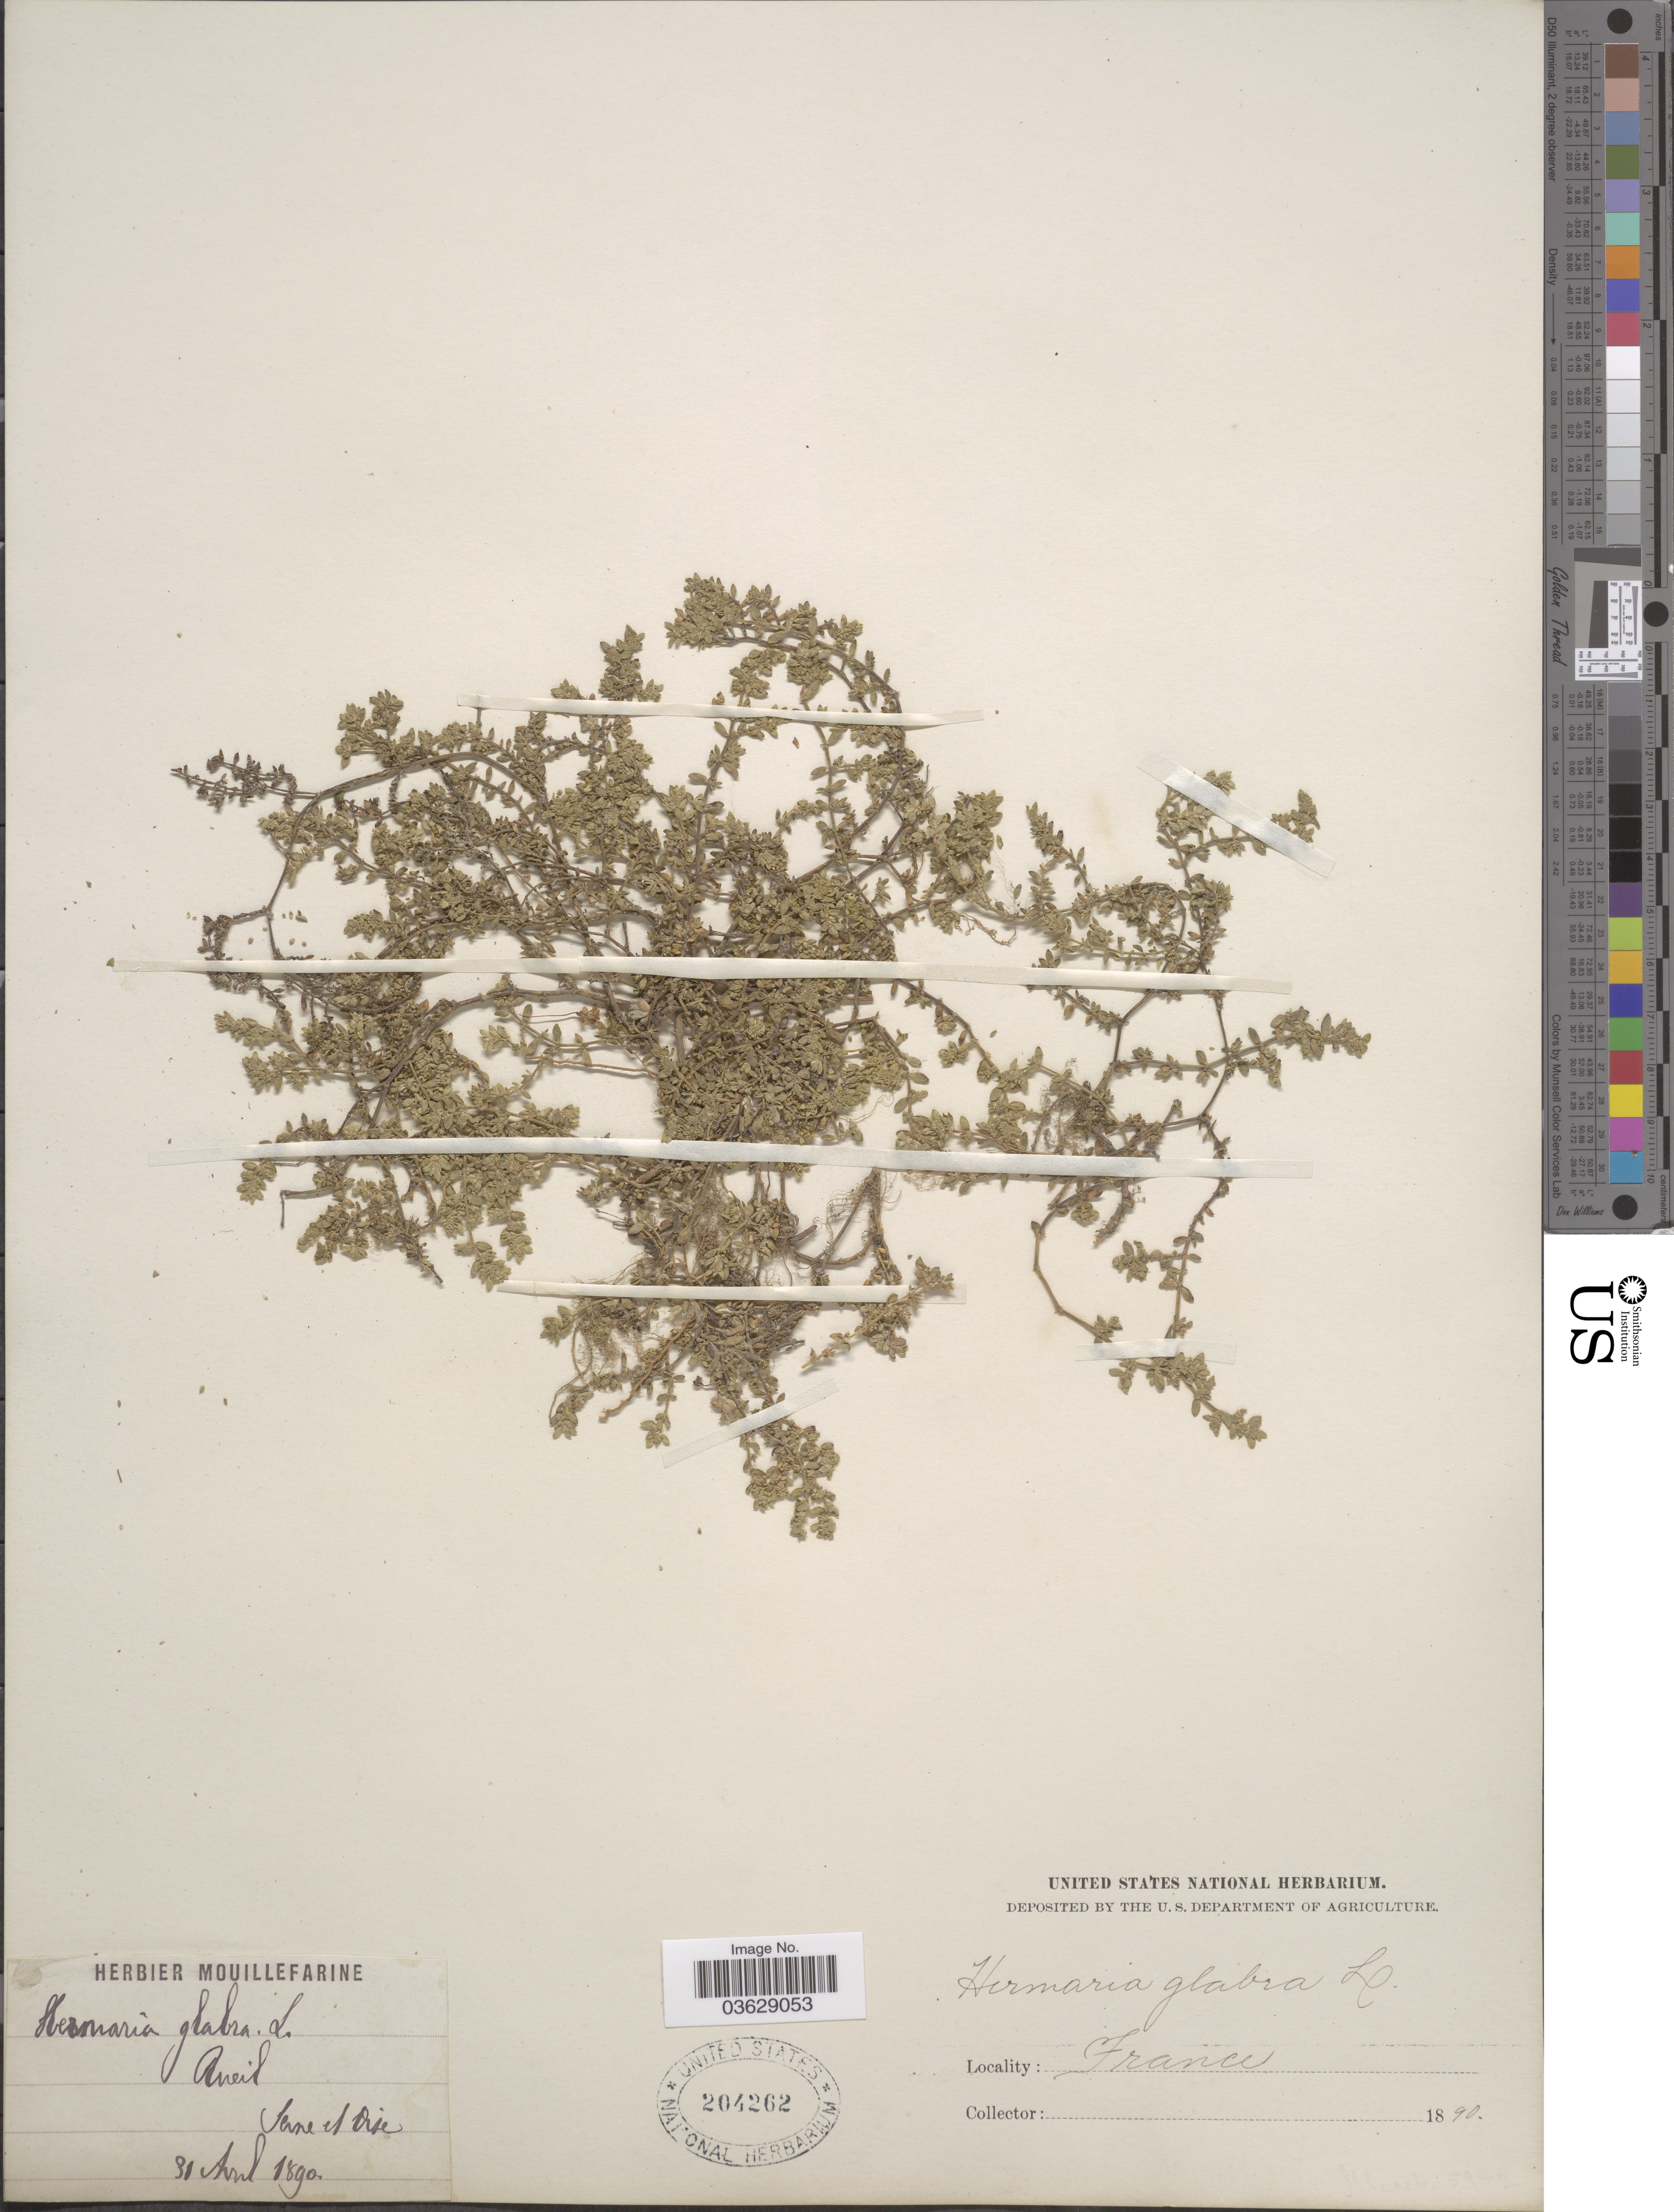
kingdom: Plantae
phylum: Tracheophyta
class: Magnoliopsida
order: Caryophyllales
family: Caryophyllaceae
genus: Herniaria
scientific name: Herniaria glabra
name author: L.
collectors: ex herb. Mouillefarine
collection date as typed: Transcribed d/m/y: 31/4/1890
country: France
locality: Rueil. Seine et Oise.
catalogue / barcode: US 204262